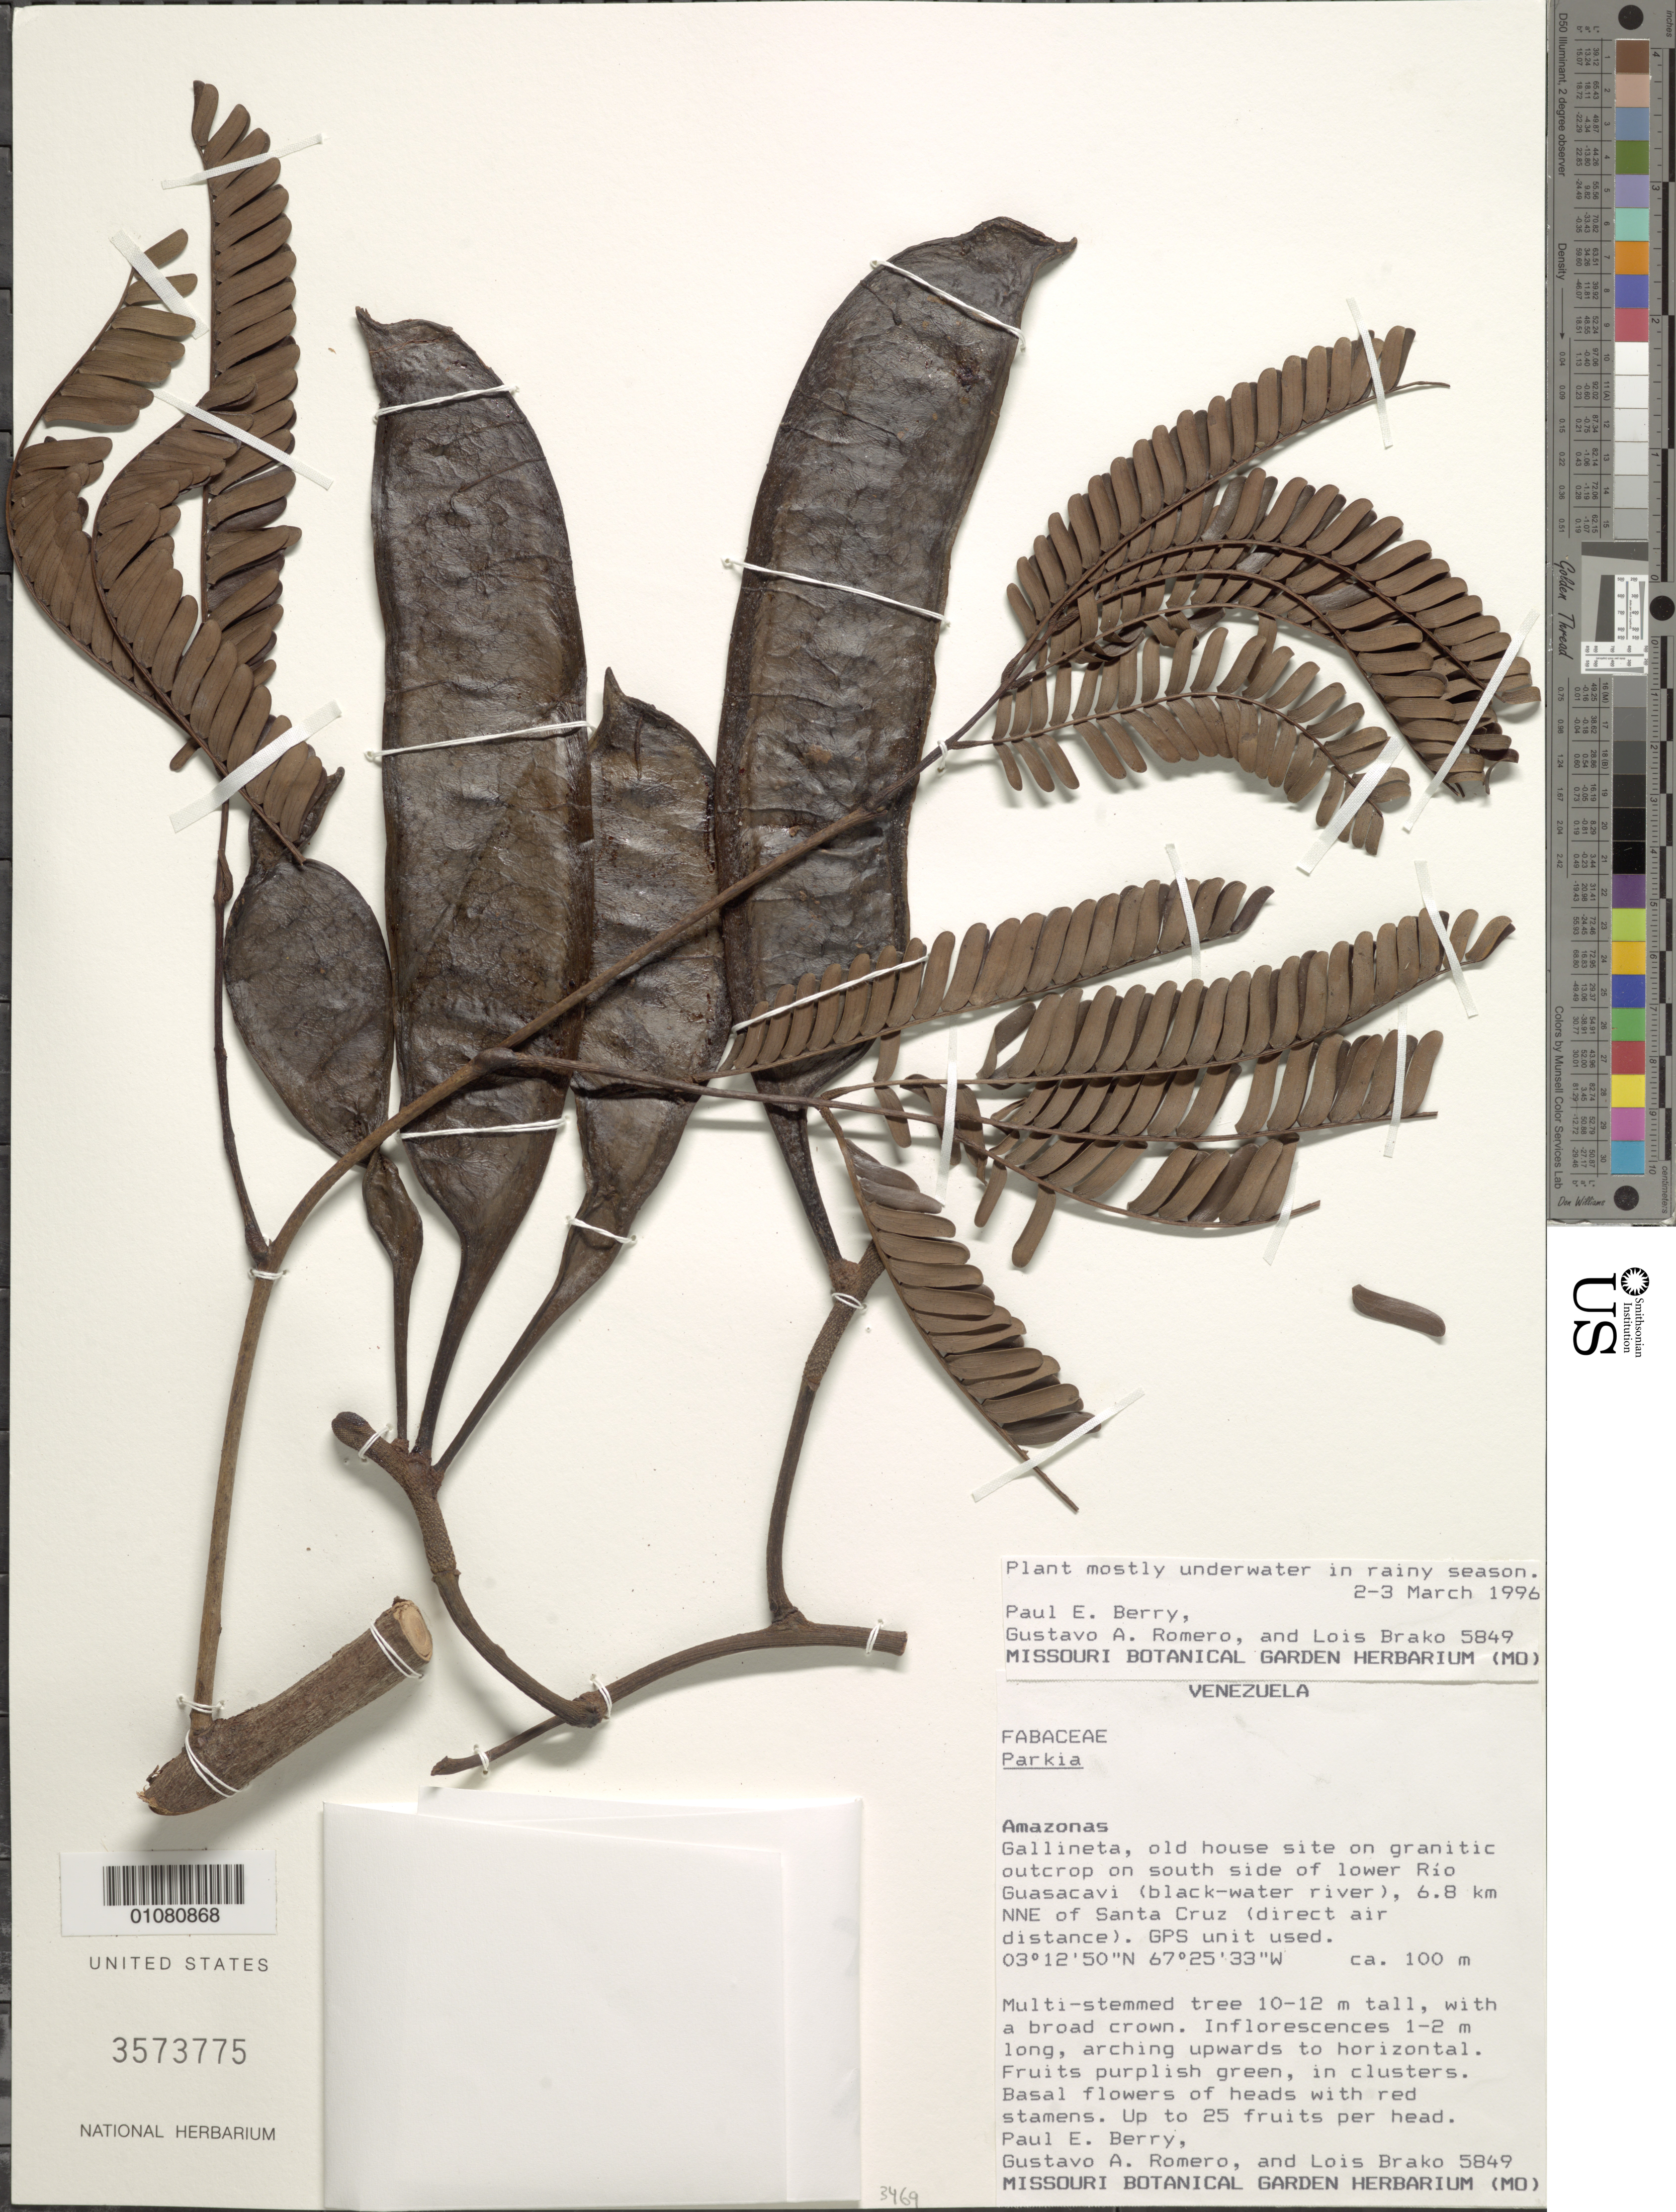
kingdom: Plantae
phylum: Tracheophyta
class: Magnoliopsida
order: Fabales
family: Fabaceae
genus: Parkia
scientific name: Parkia sp.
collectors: G. A. Romero & L. Brako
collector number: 5849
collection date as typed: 2-Mar-96 to 3-Mar-96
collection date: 1996-03-02/1996-03-03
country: Venezuela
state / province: Amazonas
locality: Gallineta, old house site on granitic outcrop on south side of lower Rio Guasacavi (black-water river), 6.8km NNE of Santa Cruz (direct air distance)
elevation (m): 100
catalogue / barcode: US 3573775